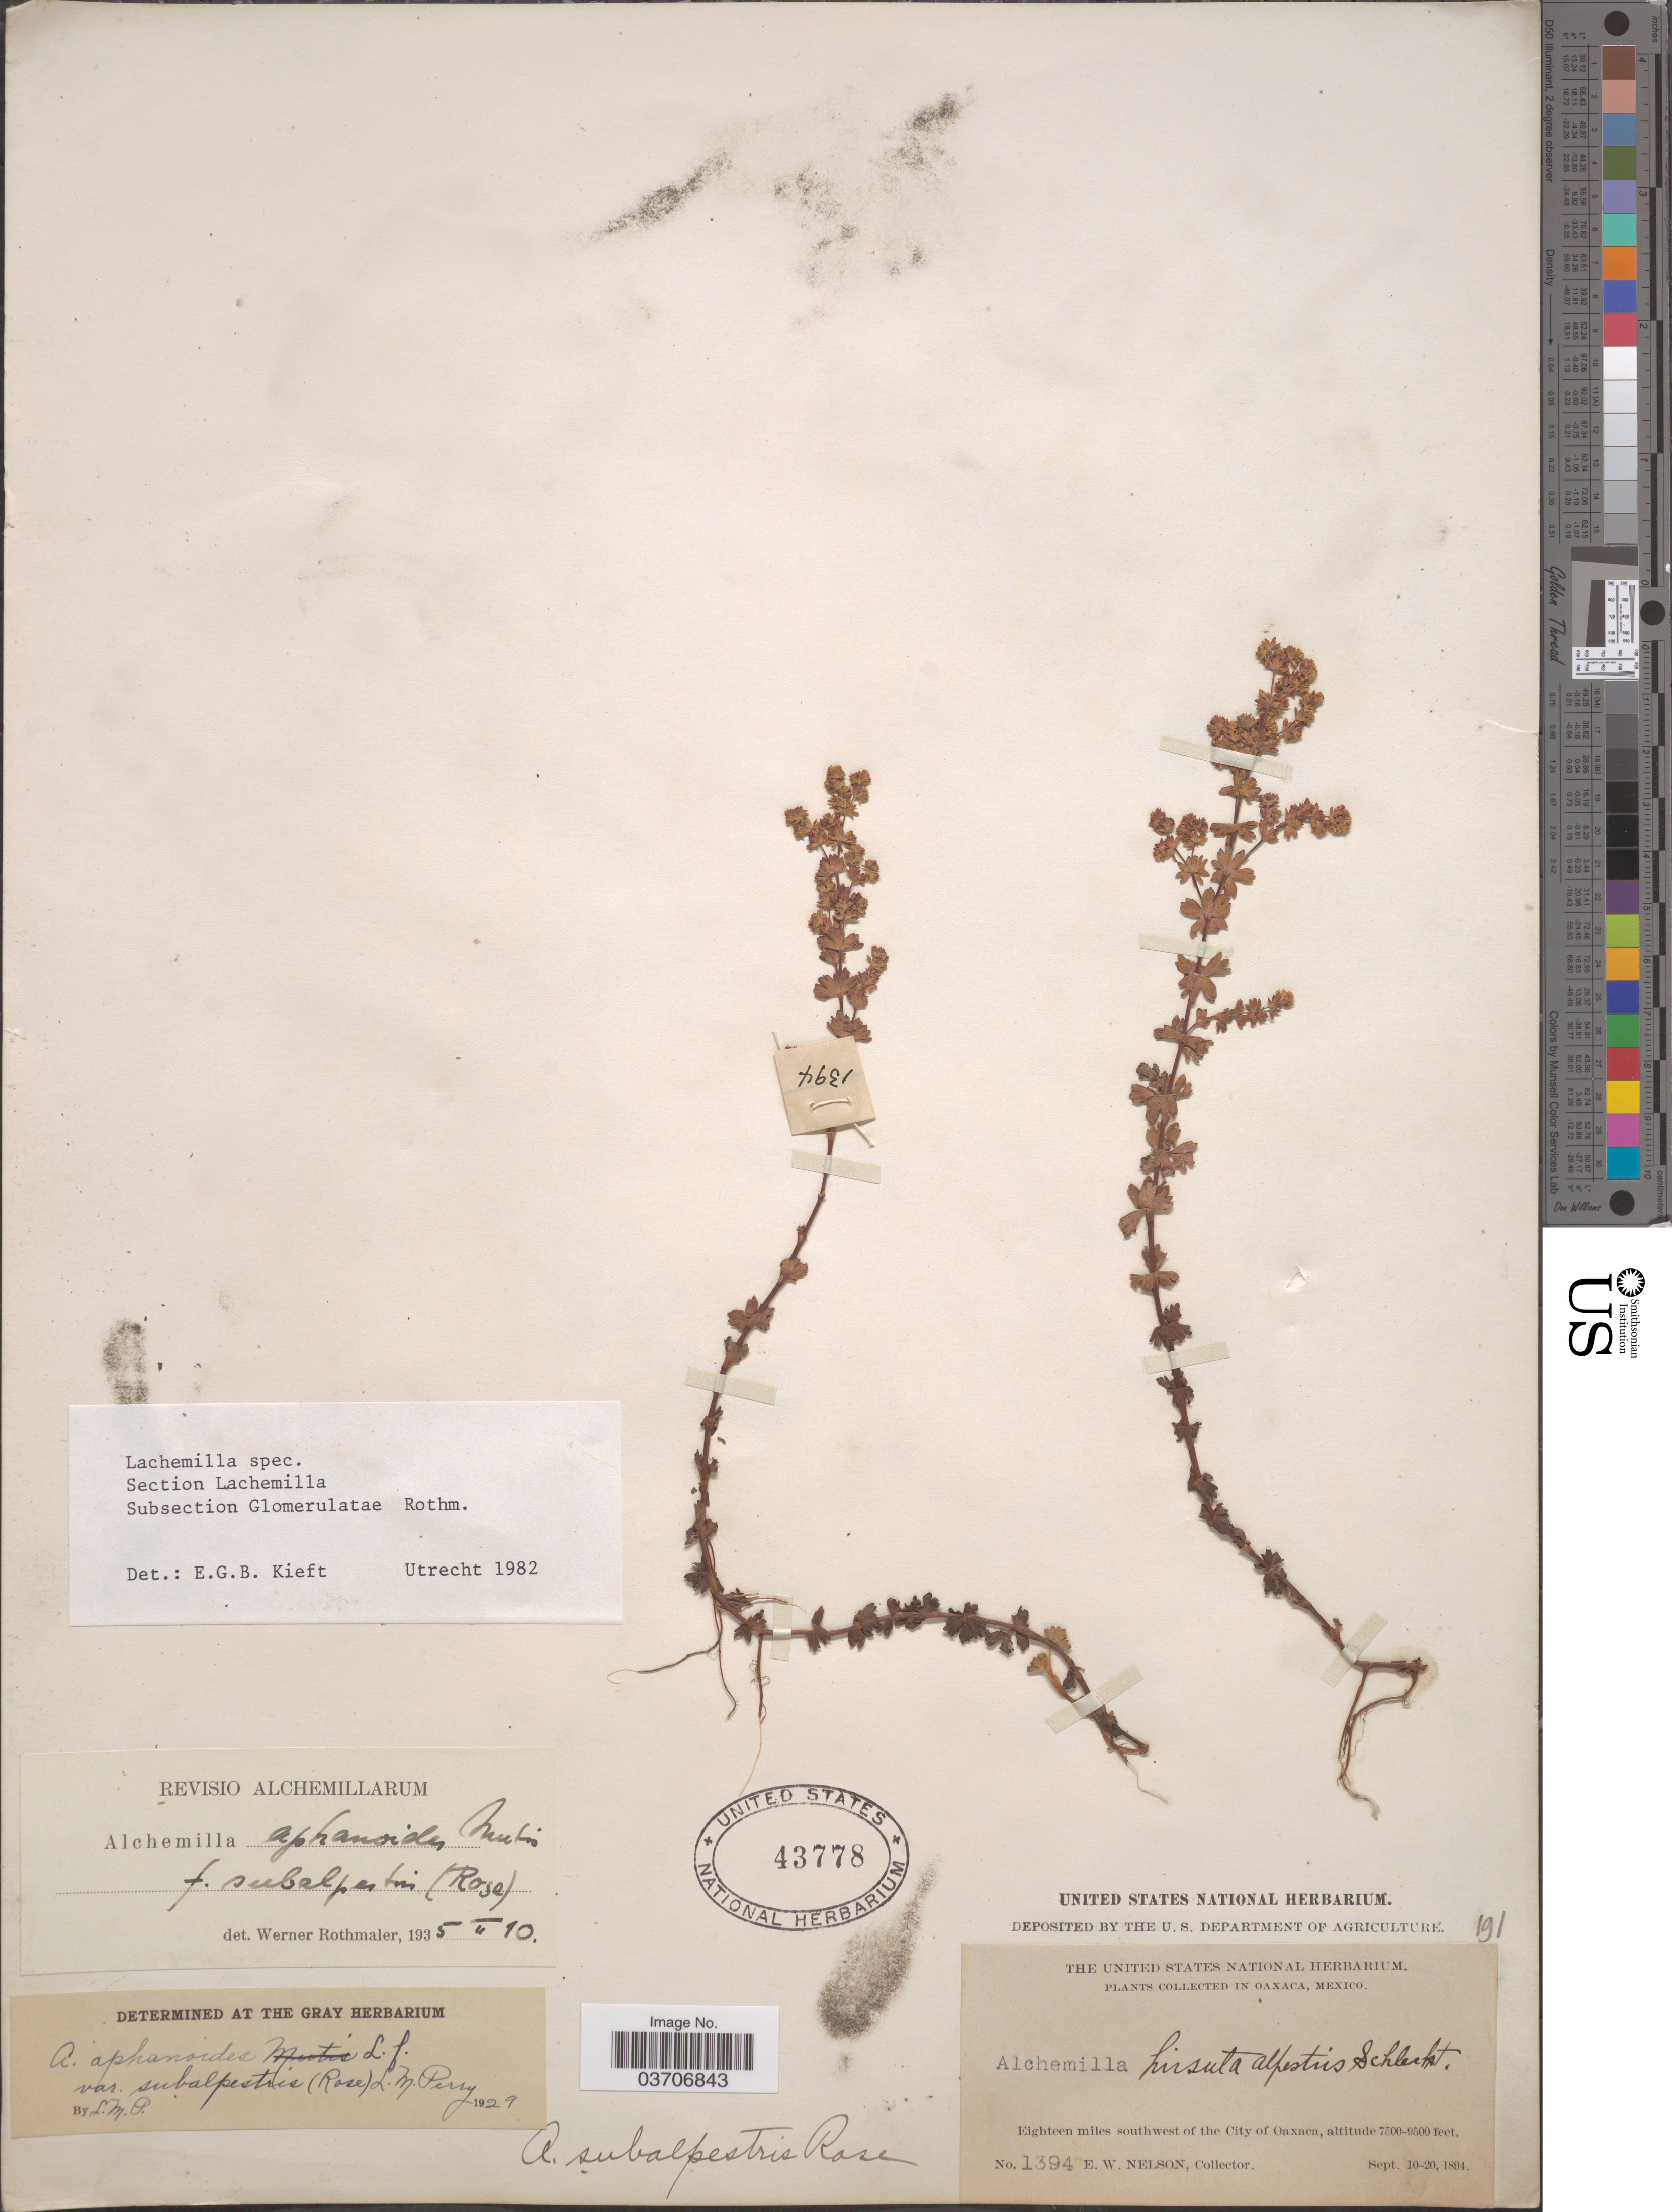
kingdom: Plantae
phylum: Tracheophyta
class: Magnoliopsida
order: Rosales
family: Rosaceae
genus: Lachemilla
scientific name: Lachemilla sp.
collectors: E. W. Nelson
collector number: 1394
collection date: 1894-09-10/1894-09-20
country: Mexico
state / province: Oaxaca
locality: Eighteen miles southwest of the City Oaxaca.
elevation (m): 2286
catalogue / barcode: US 43778